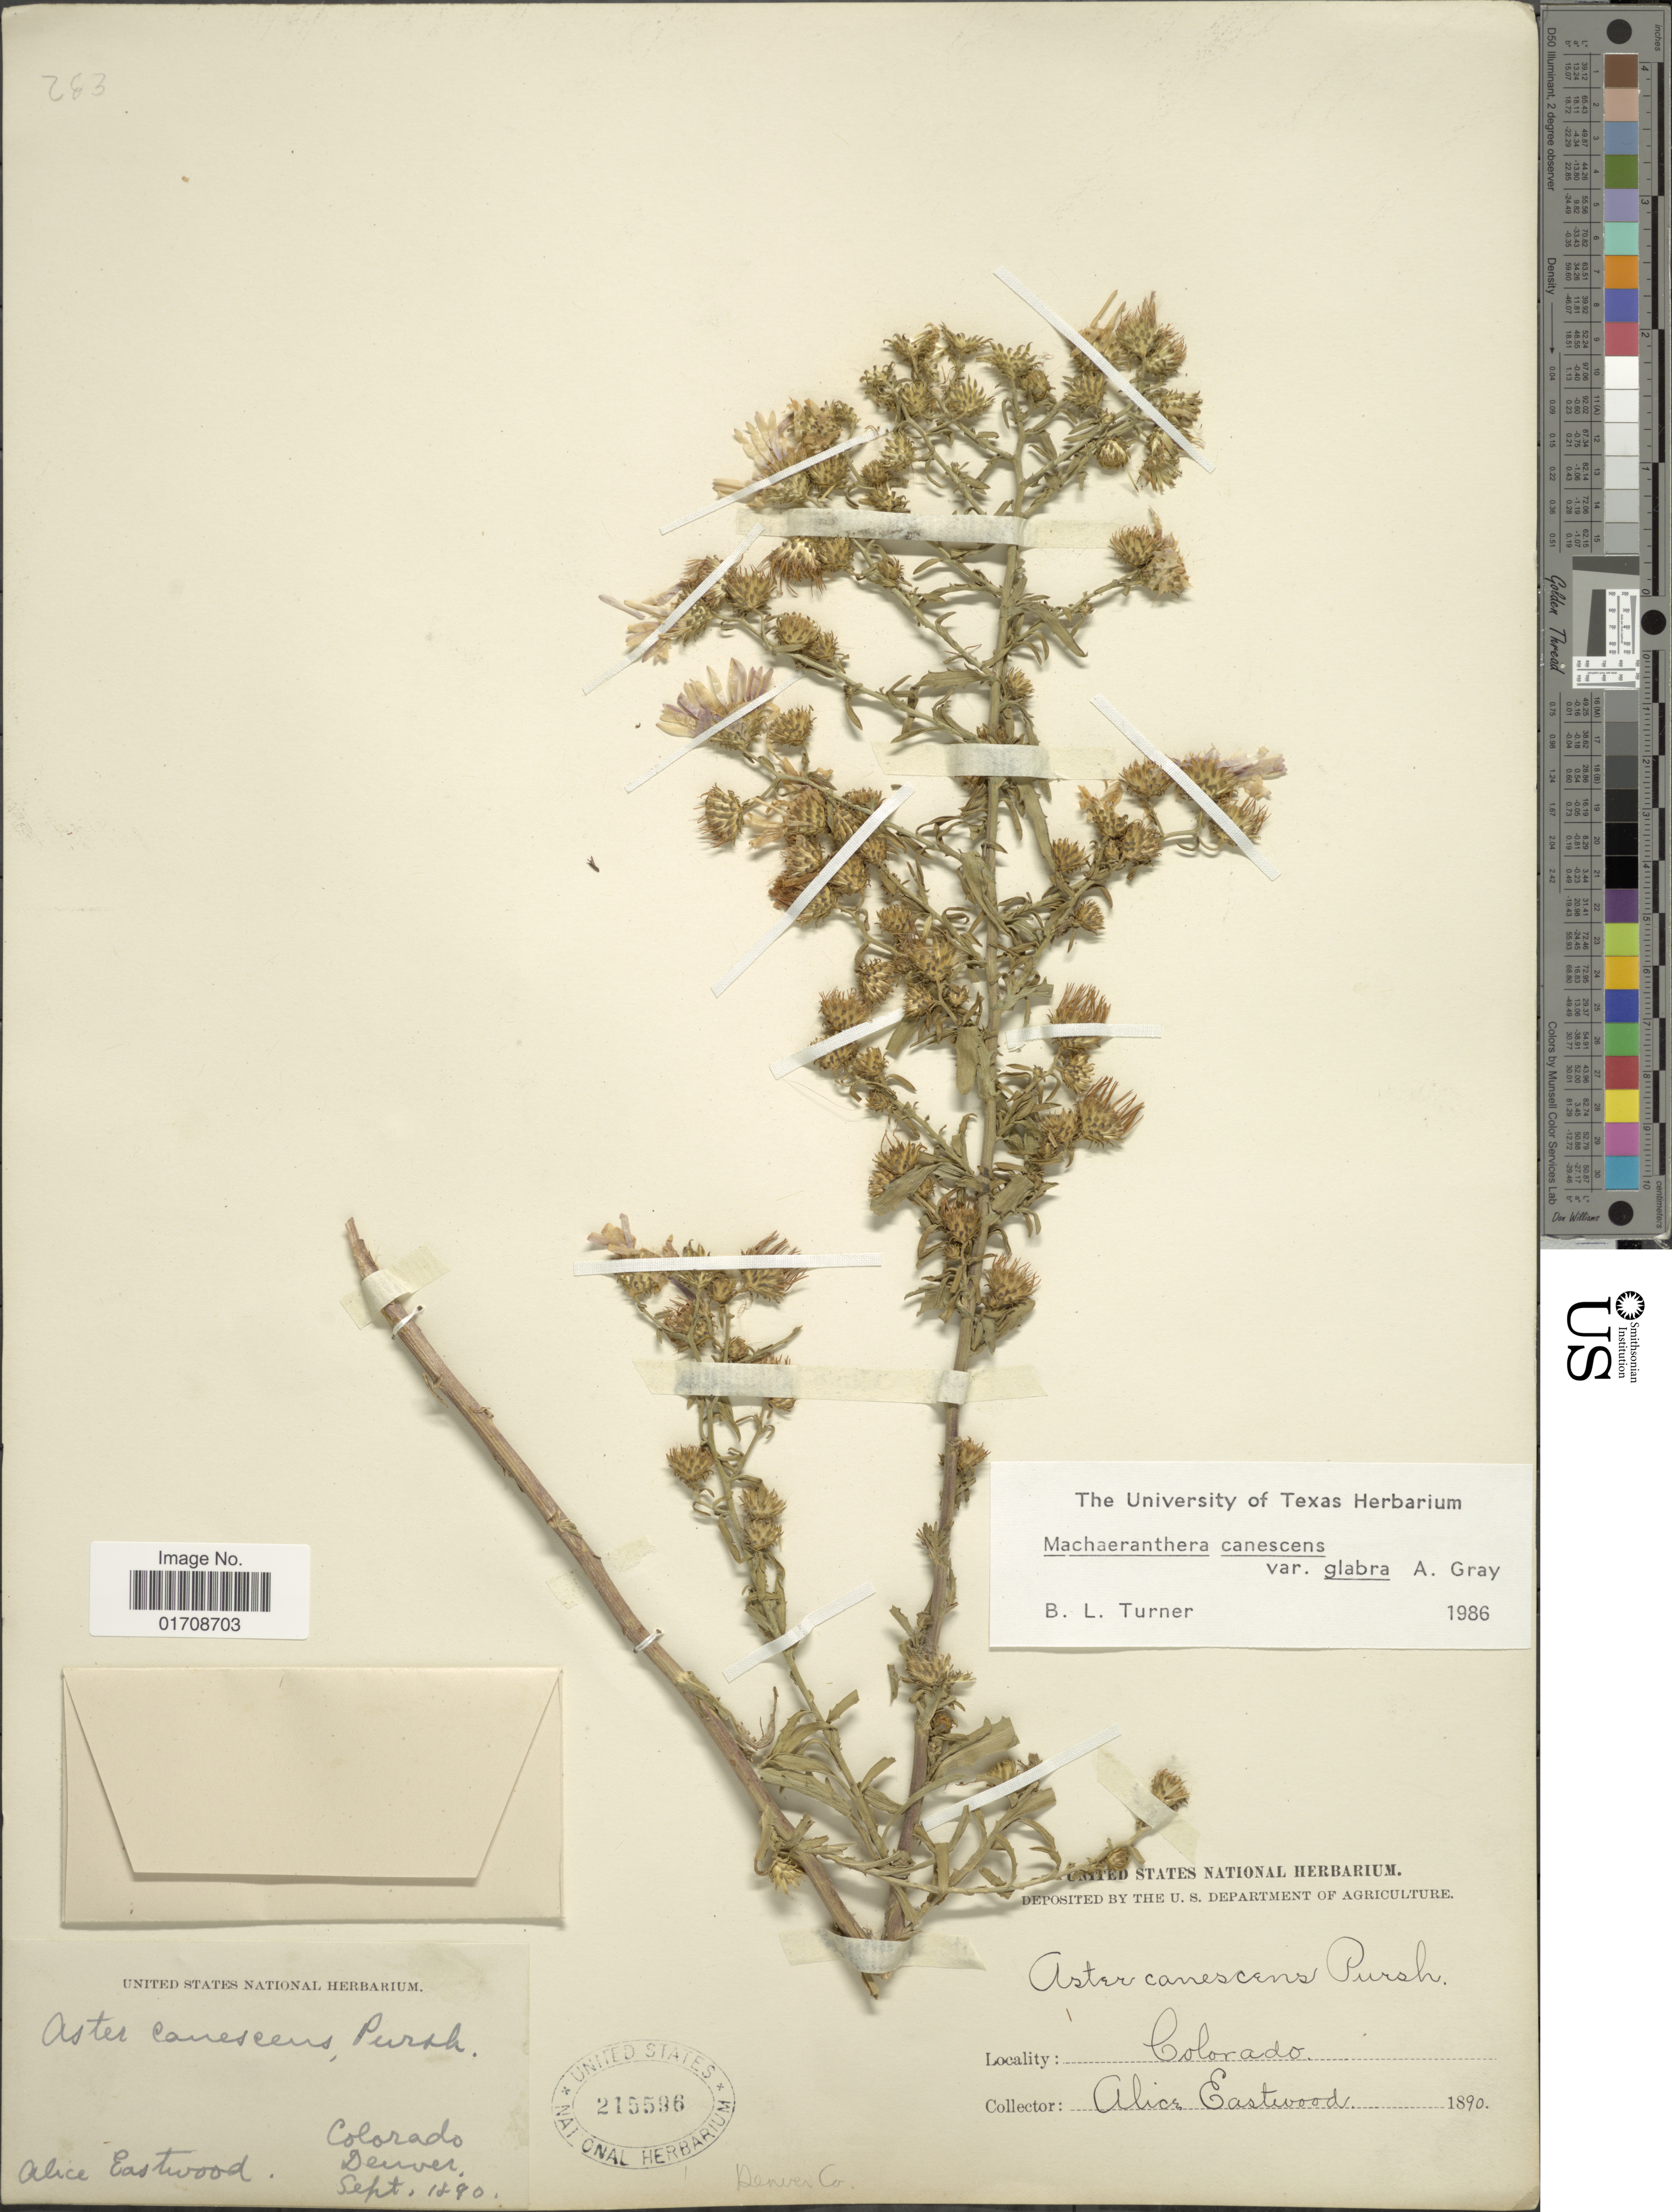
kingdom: Plantae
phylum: Tracheophyta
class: Magnoliopsida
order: Asterales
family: Asteraceae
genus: Machaeranthera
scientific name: Machaeranthera canescens var. glabra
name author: A. Gray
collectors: A. Eastwood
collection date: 1890-09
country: United States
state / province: Colorado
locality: Denver, Denver Co.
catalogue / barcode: US 215596